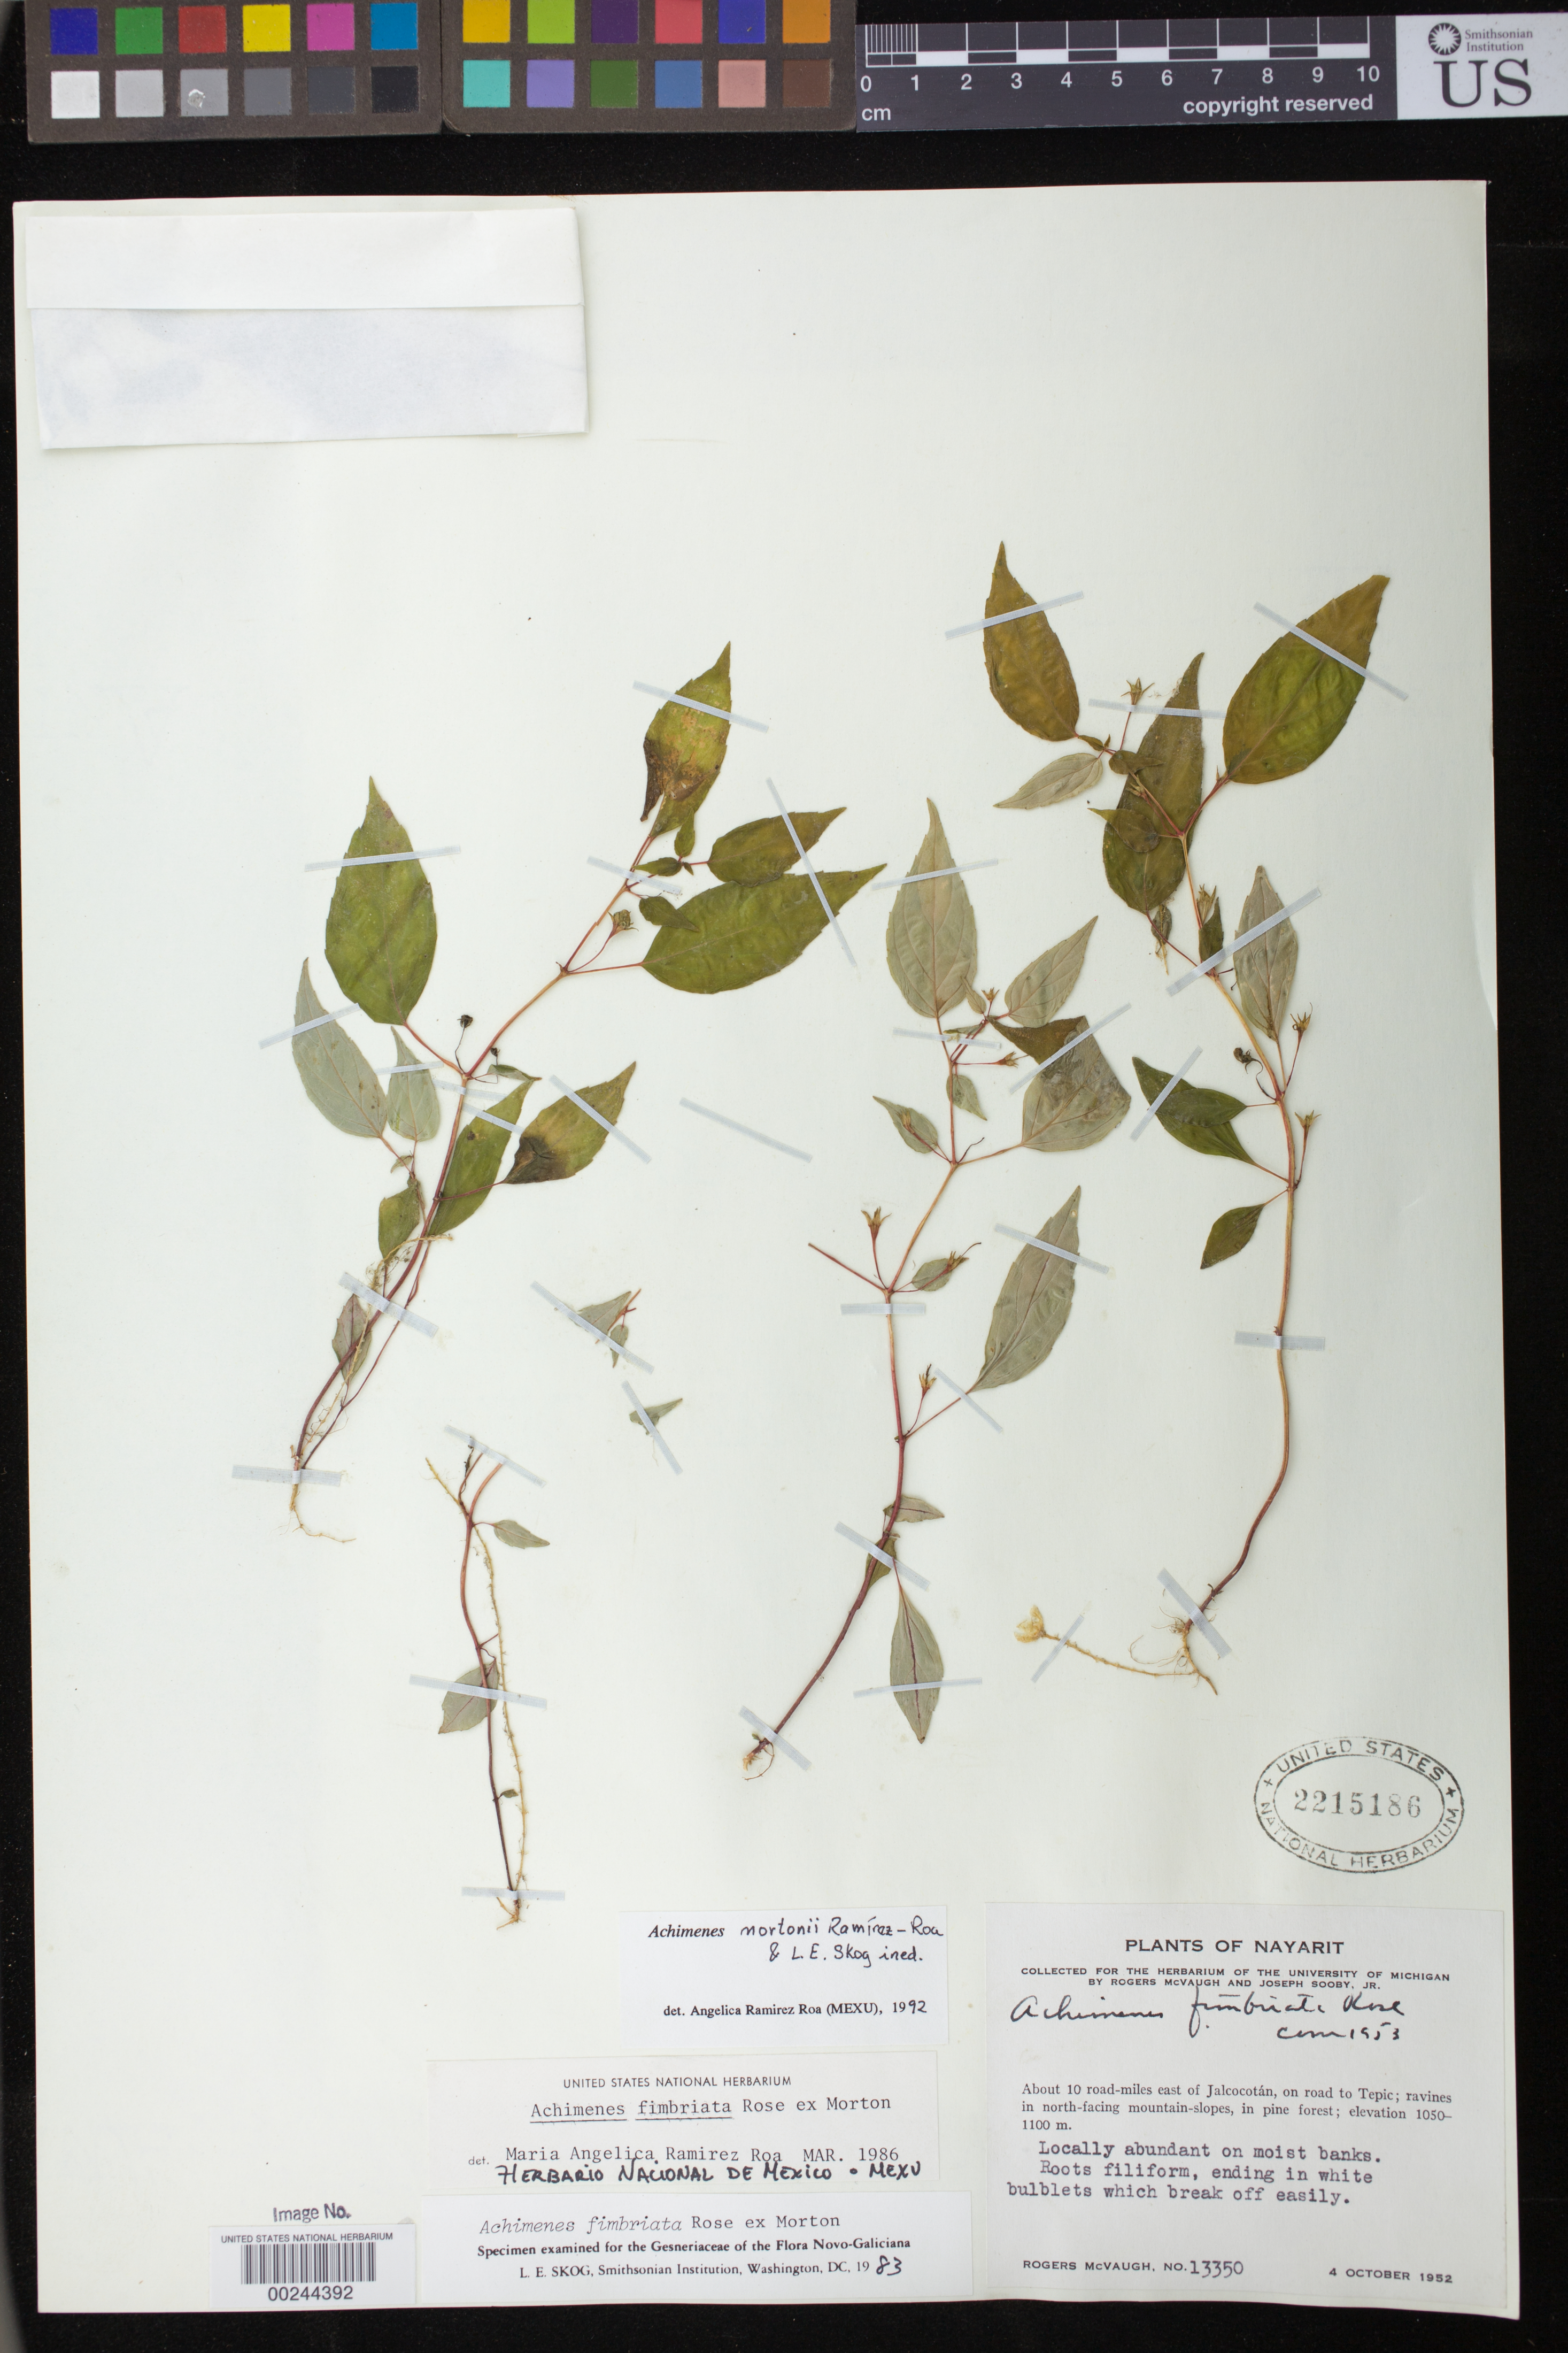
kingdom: Plantae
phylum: Tracheophyta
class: Magnoliopsida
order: Lamiales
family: Gesneriaceae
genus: Achimenes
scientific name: Achimenes fimbriata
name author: Rose ex C.V. Morton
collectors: R. McVaugh & J. Sooby Jr.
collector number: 13350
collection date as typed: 04 Oct 1952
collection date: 1952-10-04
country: Mexico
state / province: Nayarit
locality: About 10 road-mi E of Jalcocotan, on road to Tepic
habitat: Locally abundant on moist banks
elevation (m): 1050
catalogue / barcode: US 2215186